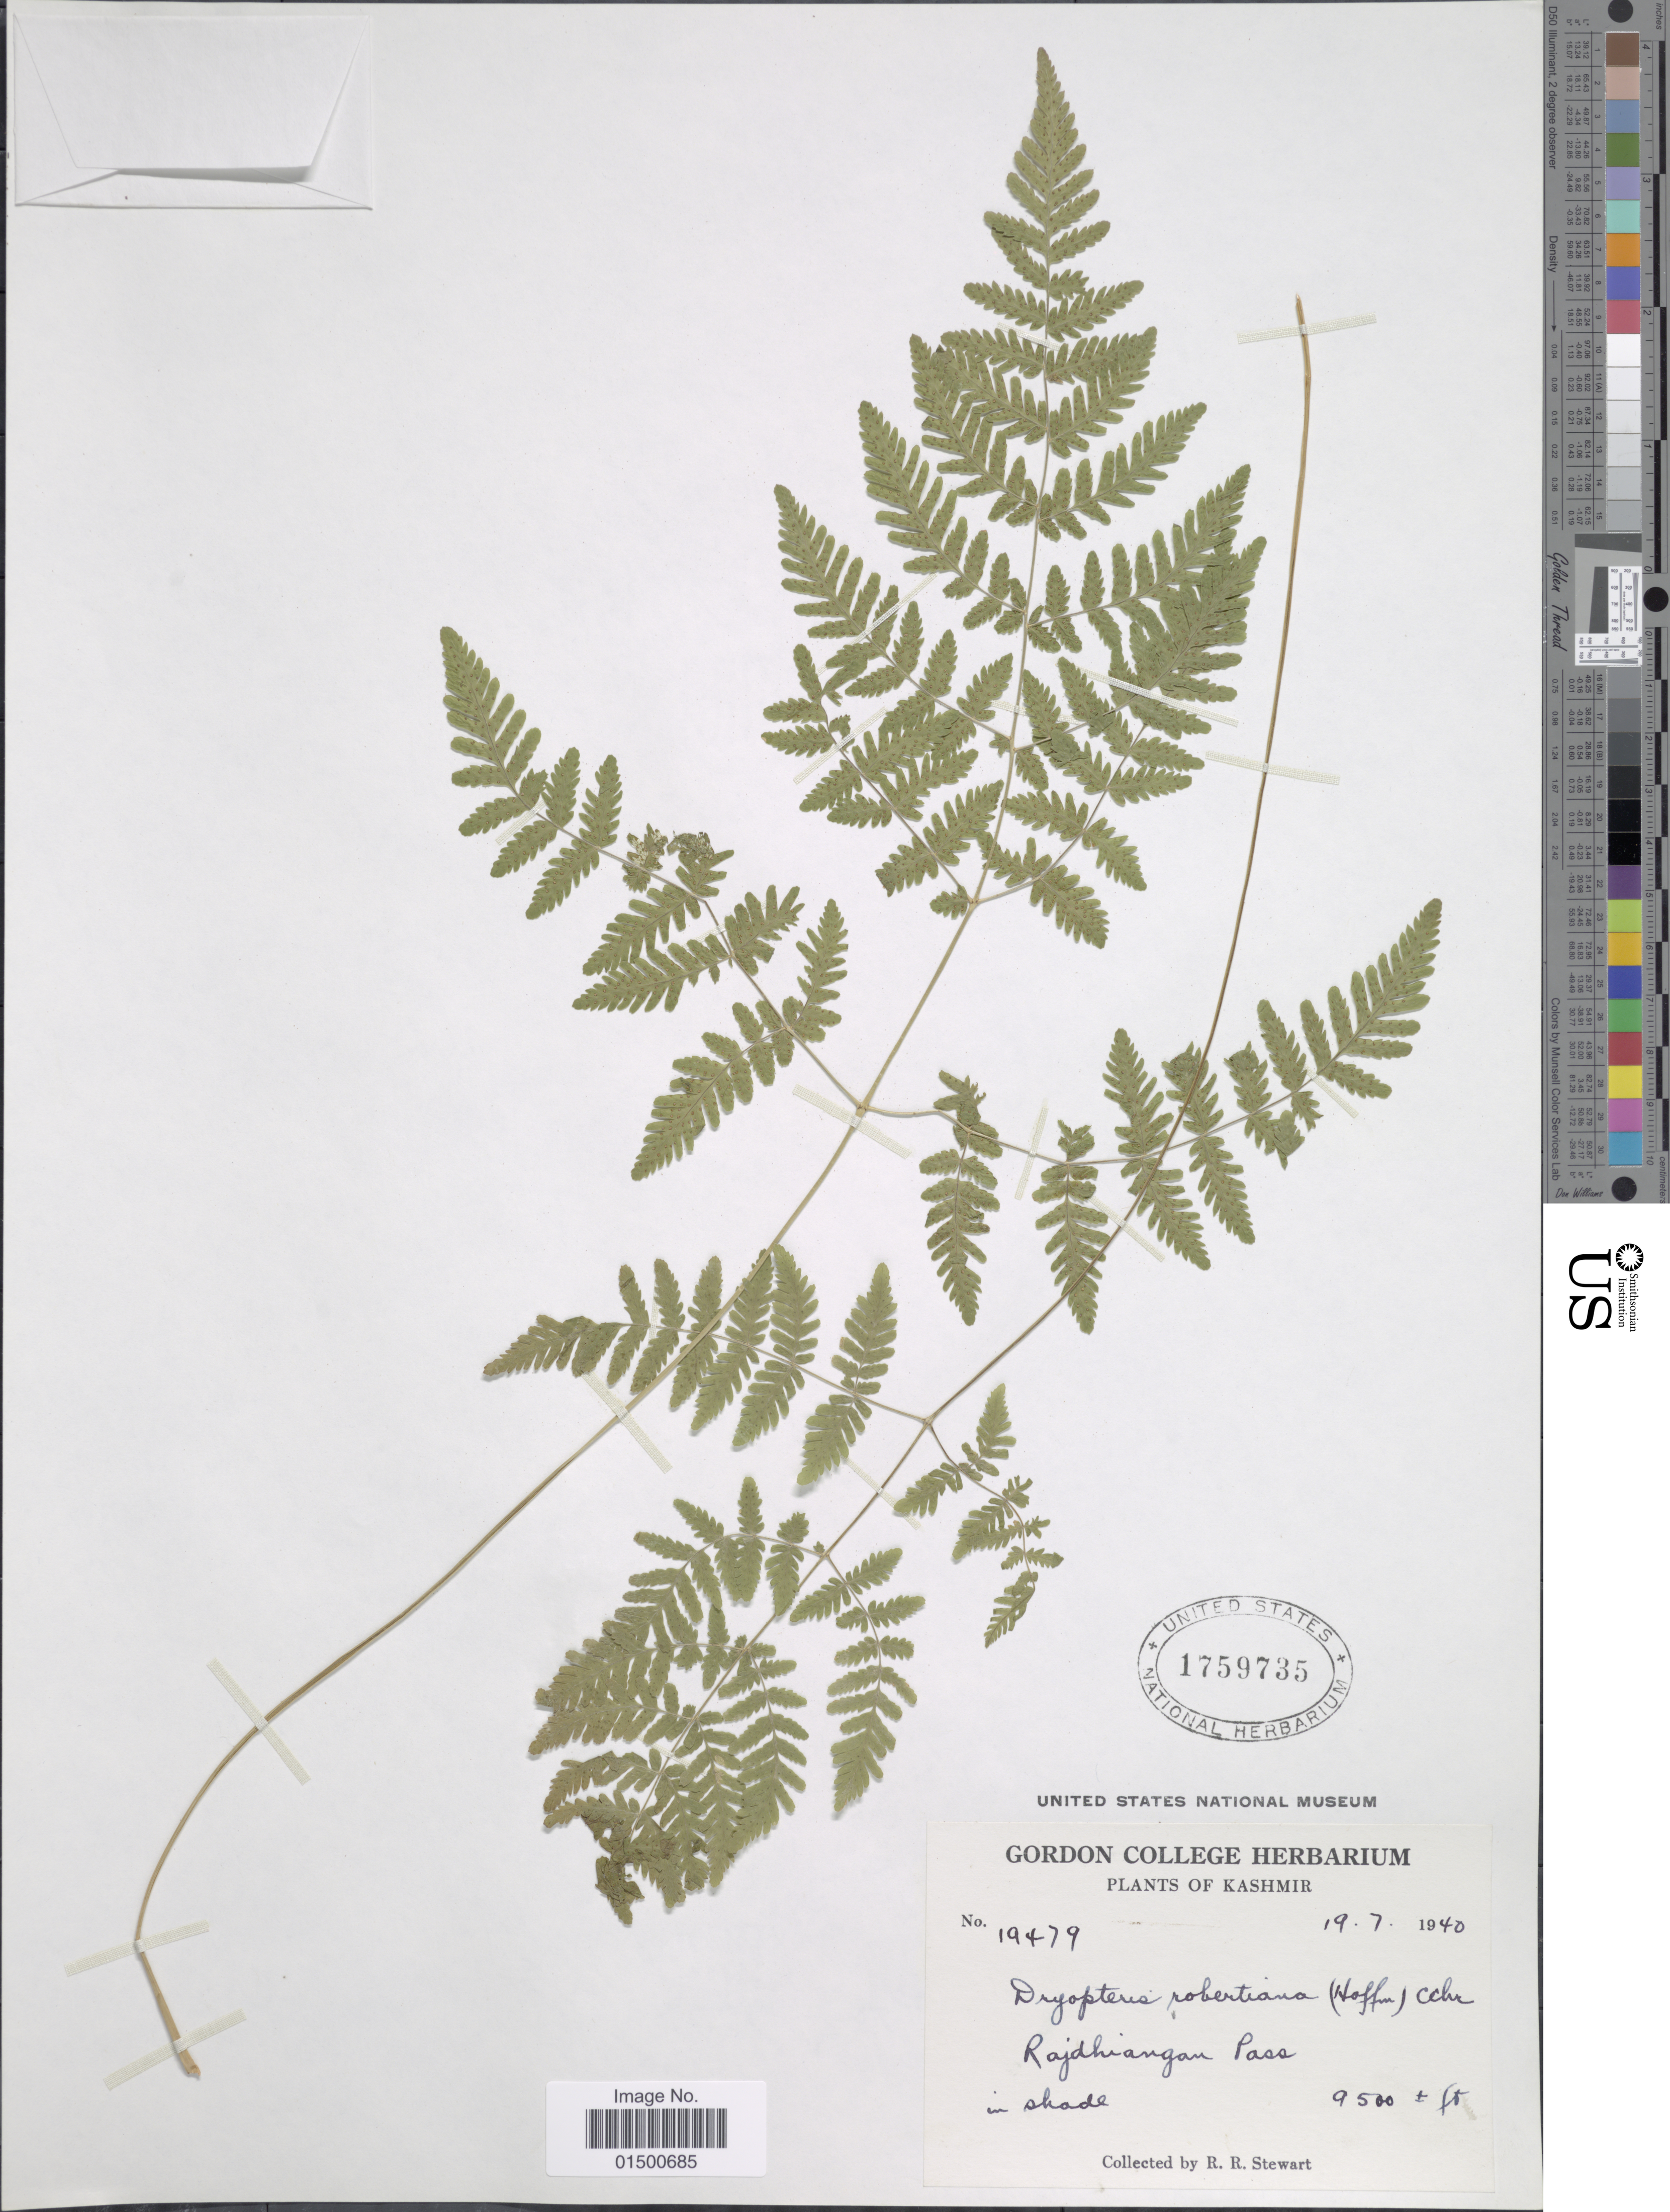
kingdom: Plantae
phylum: Tracheophyta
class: Polypodiopsida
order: Polypodiales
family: Cystopteridaceae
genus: Gymnocarpium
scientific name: Gymnocarpium robertianum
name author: (Hoffm.) Newman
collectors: R. R. Stewart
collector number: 19479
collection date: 1940-07-19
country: India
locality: Kashmir, Rajdhiangan Pass in shade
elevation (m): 2896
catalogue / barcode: US 1759735